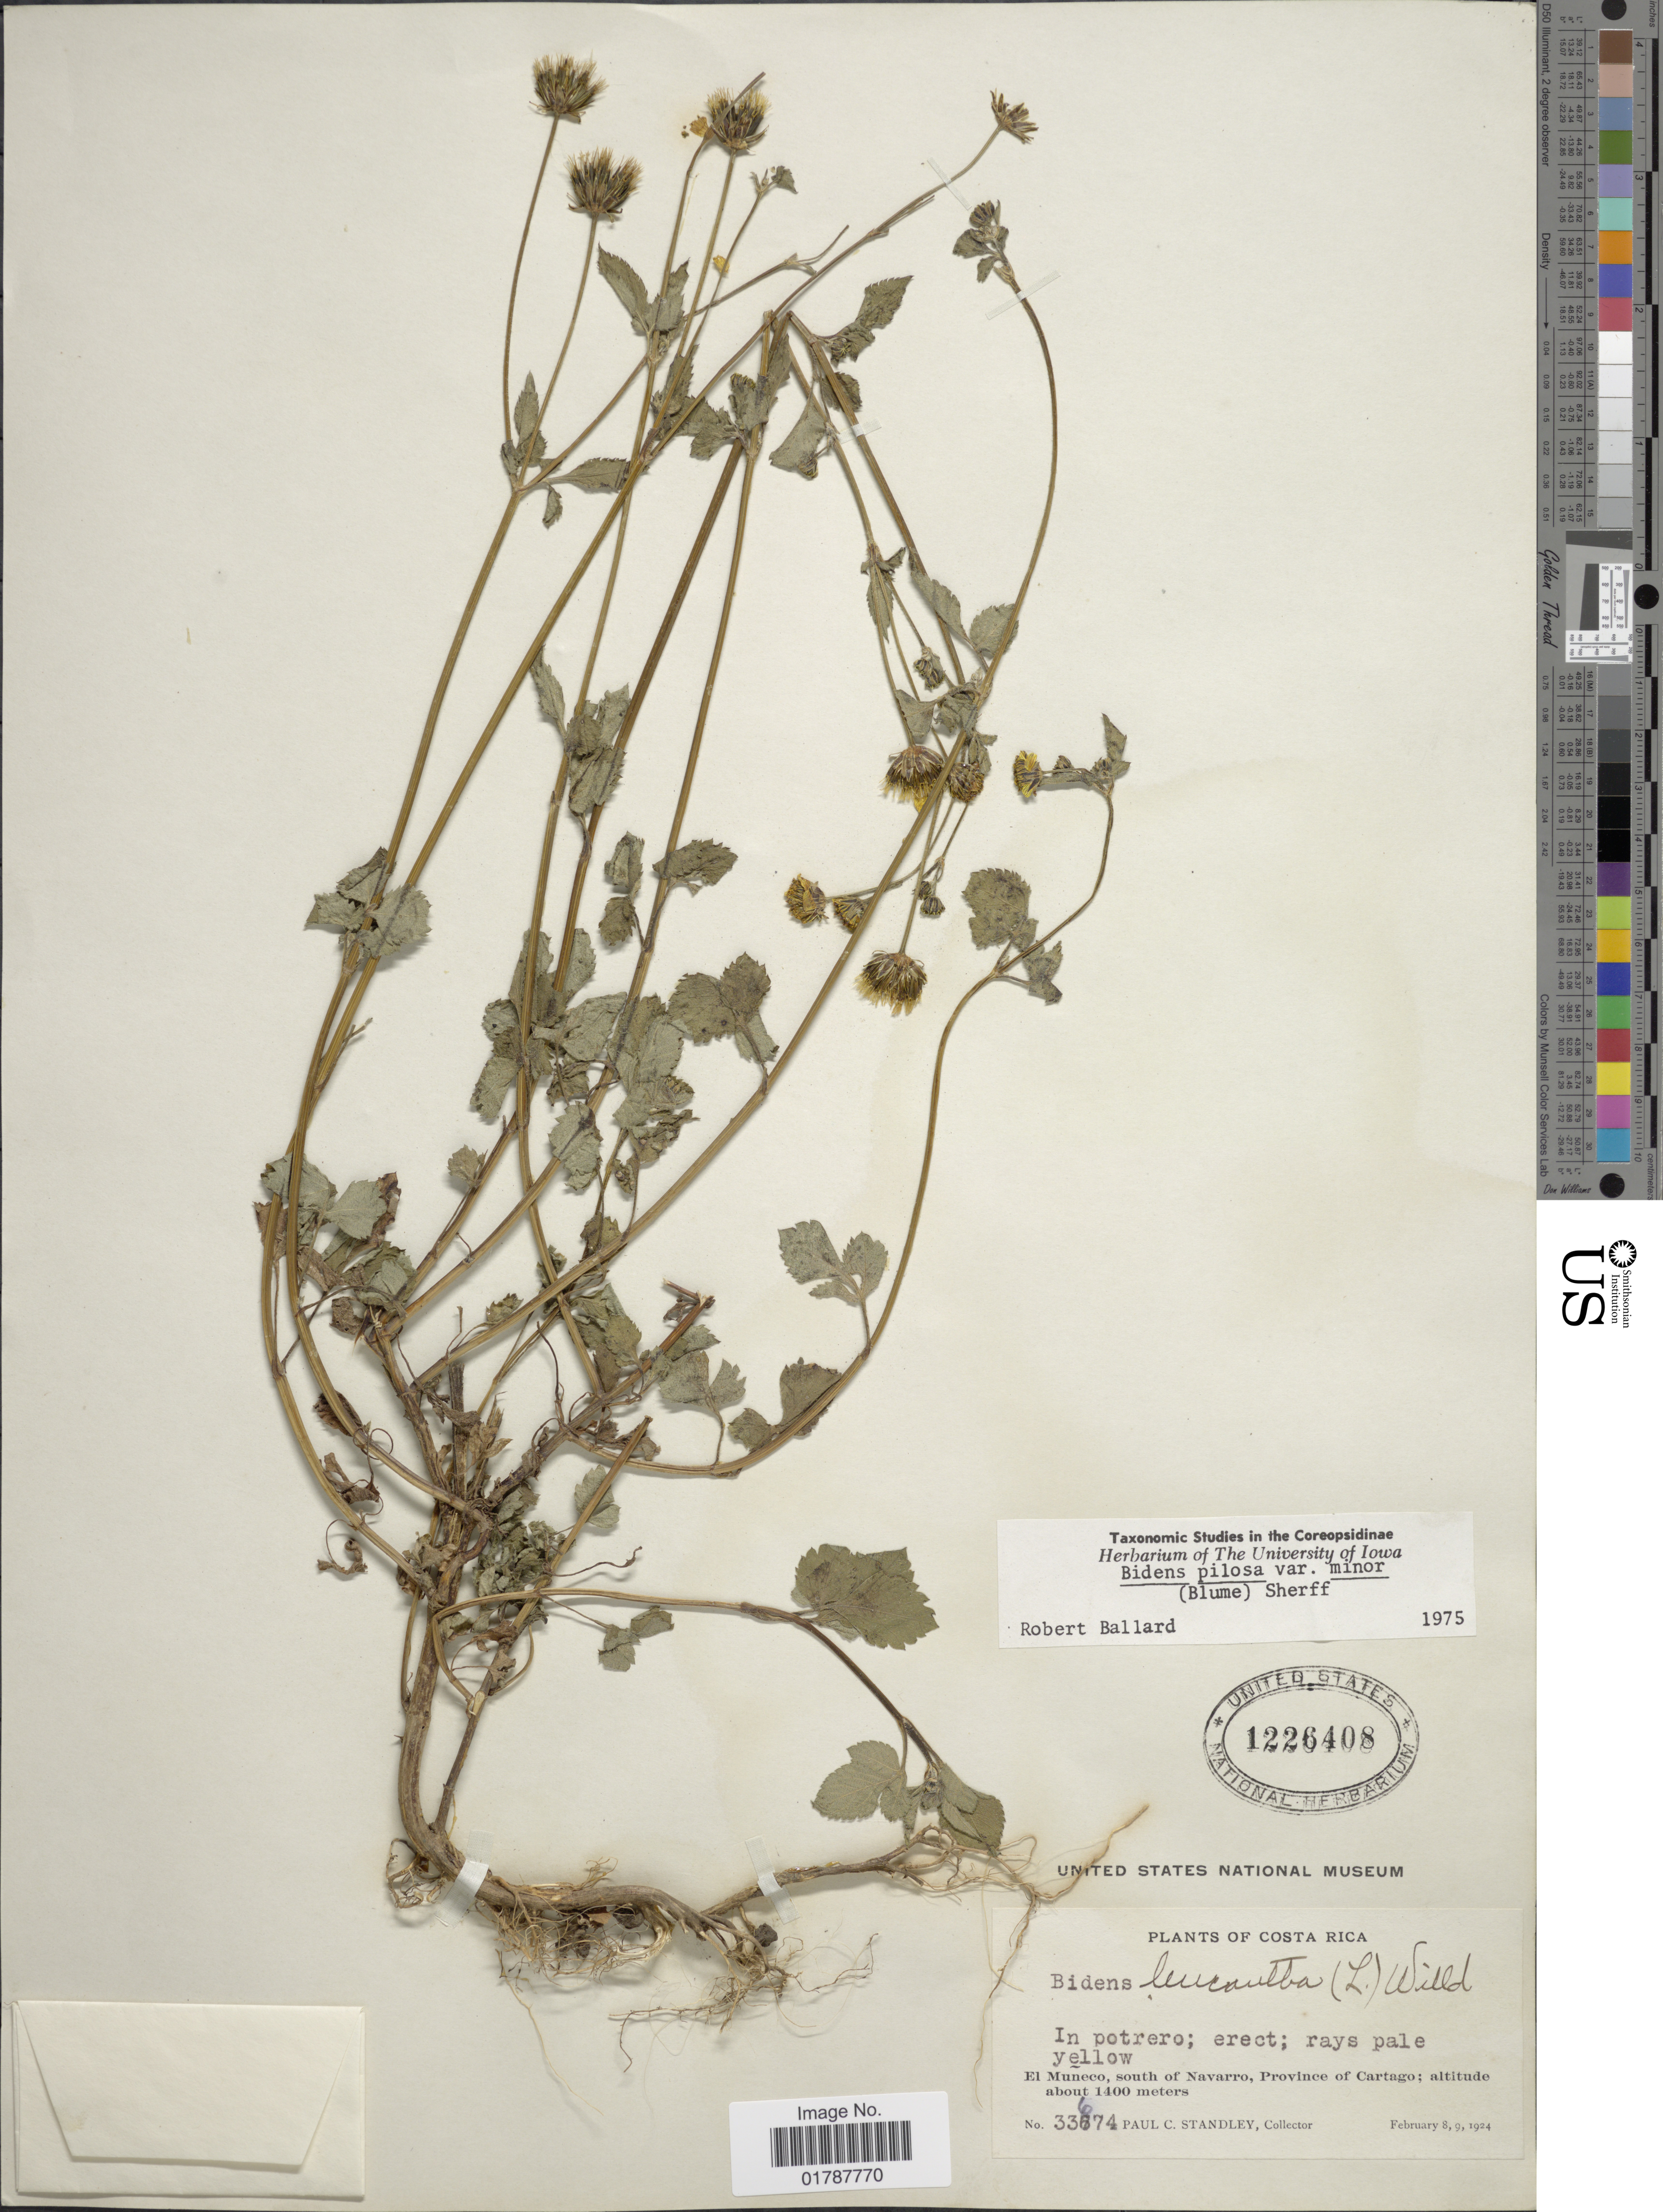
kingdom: Plantae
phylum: Tracheophyta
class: Magnoliopsida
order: Asterales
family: Asteraceae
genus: Bidens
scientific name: Bidens pilosa var. minor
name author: (Blume) Sherff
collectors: P. C. Standley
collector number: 33674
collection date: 1924-02-08/1924-02-09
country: Costa Rica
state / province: Cartago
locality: El Muneco, south of Navarro, Province of Cartago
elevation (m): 1400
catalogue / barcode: US 1226408